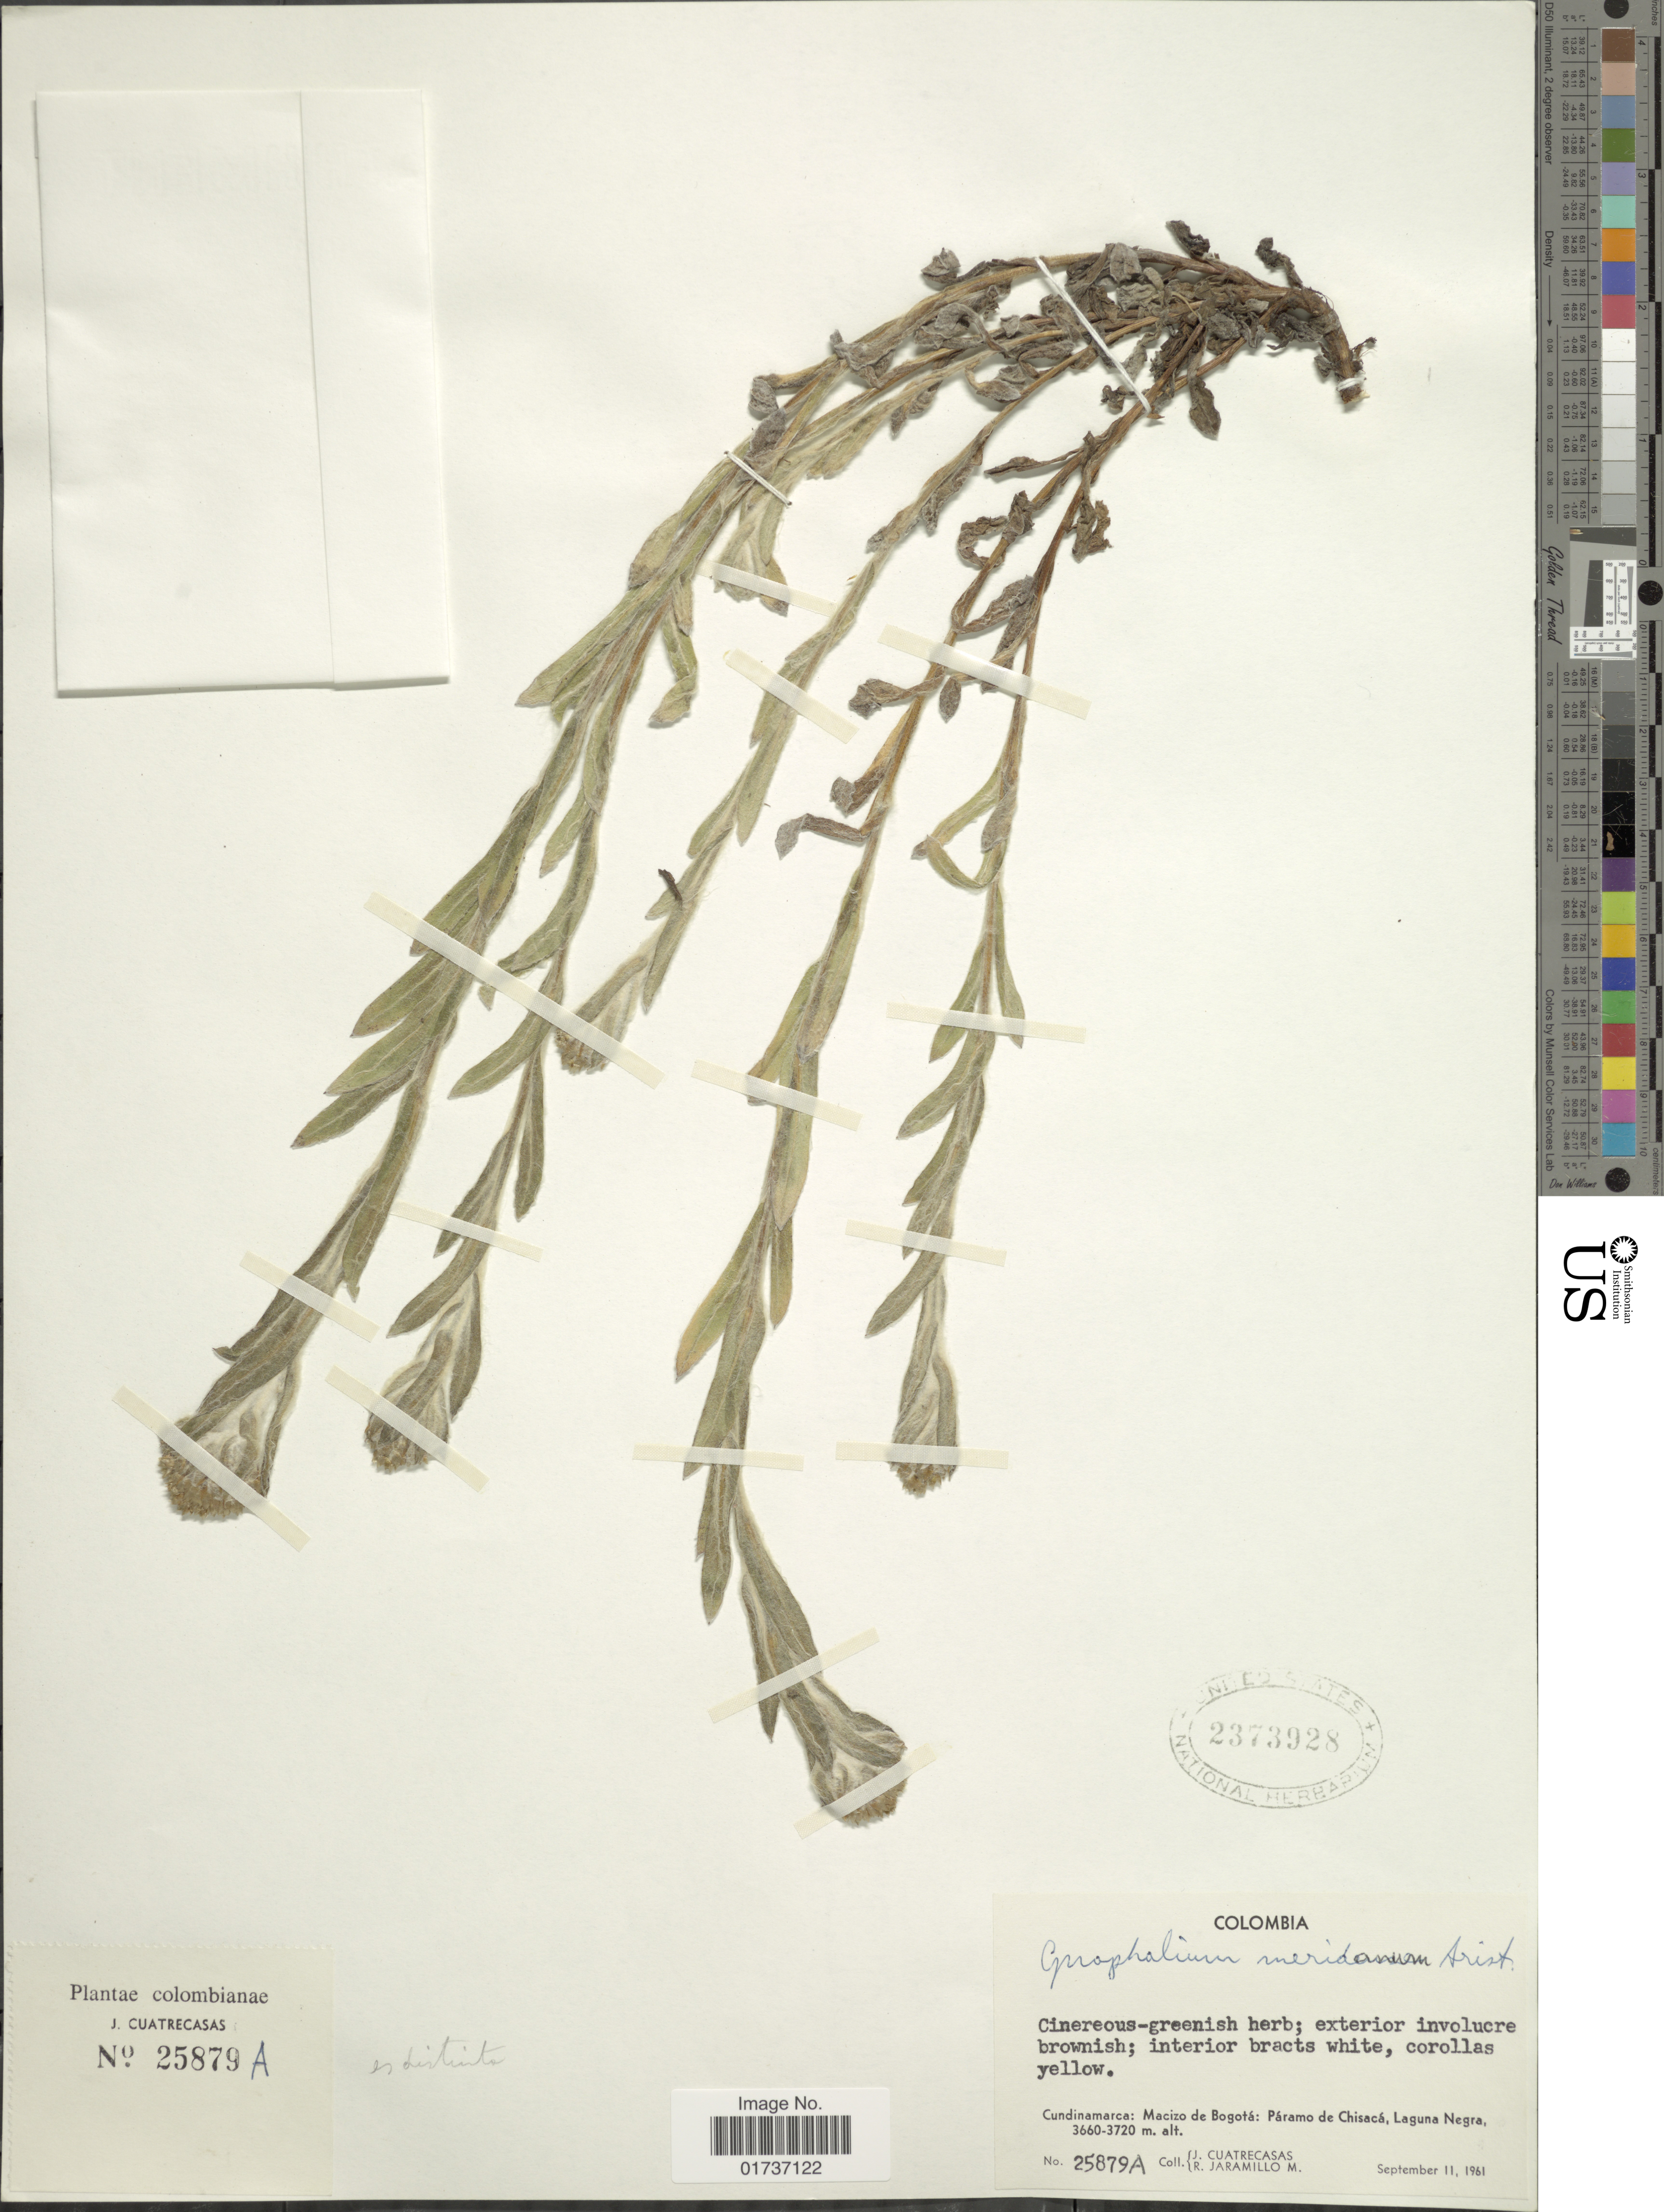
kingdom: Plantae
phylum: Tracheophyta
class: Magnoliopsida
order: Asterales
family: Asteraceae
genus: Gnaphalium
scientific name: Gnaphalium meridanum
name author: Aristeg.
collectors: J. Cuatrecasas & R. Jaramillo M.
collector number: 25879A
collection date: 1961-09-11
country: Colombia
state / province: Cundinamarca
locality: Macizo de Bogotá: Páramo de Chisacá, Laguna Negra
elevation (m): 3660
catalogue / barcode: US 2373928